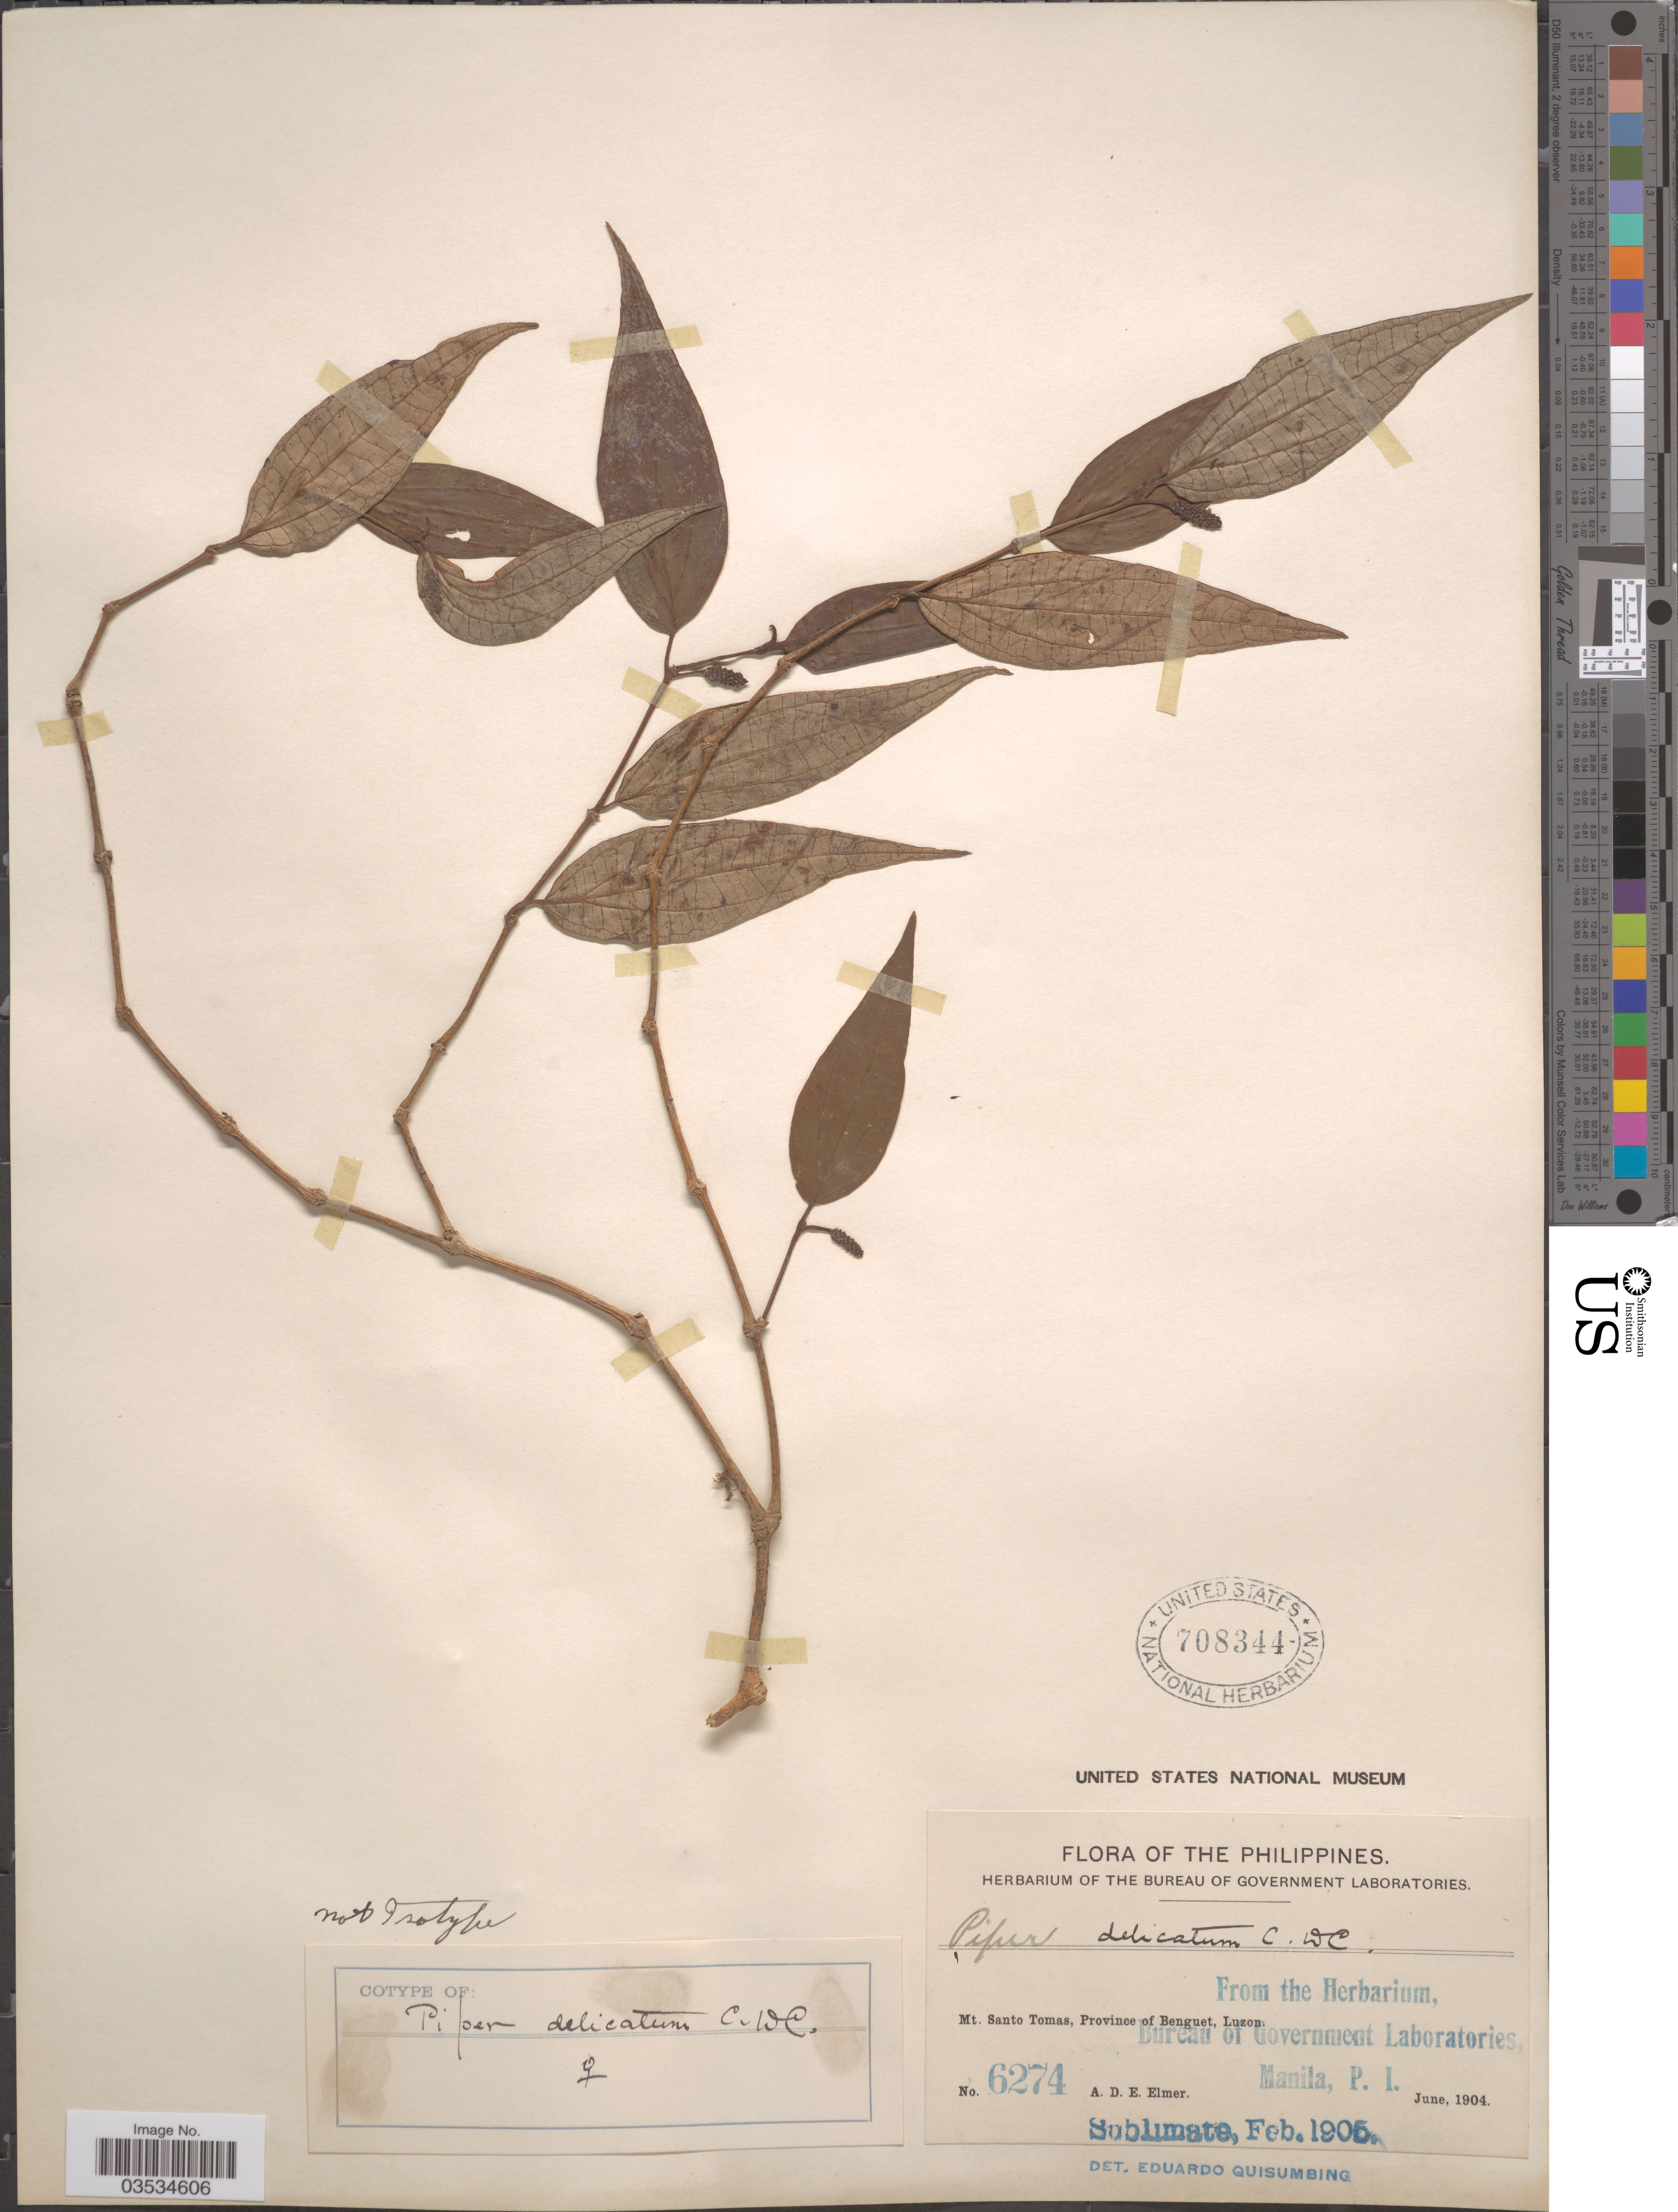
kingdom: Plantae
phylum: Tracheophyta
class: Magnoliopsida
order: Piperales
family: Piperaceae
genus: Piper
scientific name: Piper delicatum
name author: C. DC. in Elmer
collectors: A. D. E. Elmer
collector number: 6274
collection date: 1904-06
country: Philippines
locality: Mt. Santo Tomas, Province of Benguet, Luzon.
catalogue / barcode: US 708344